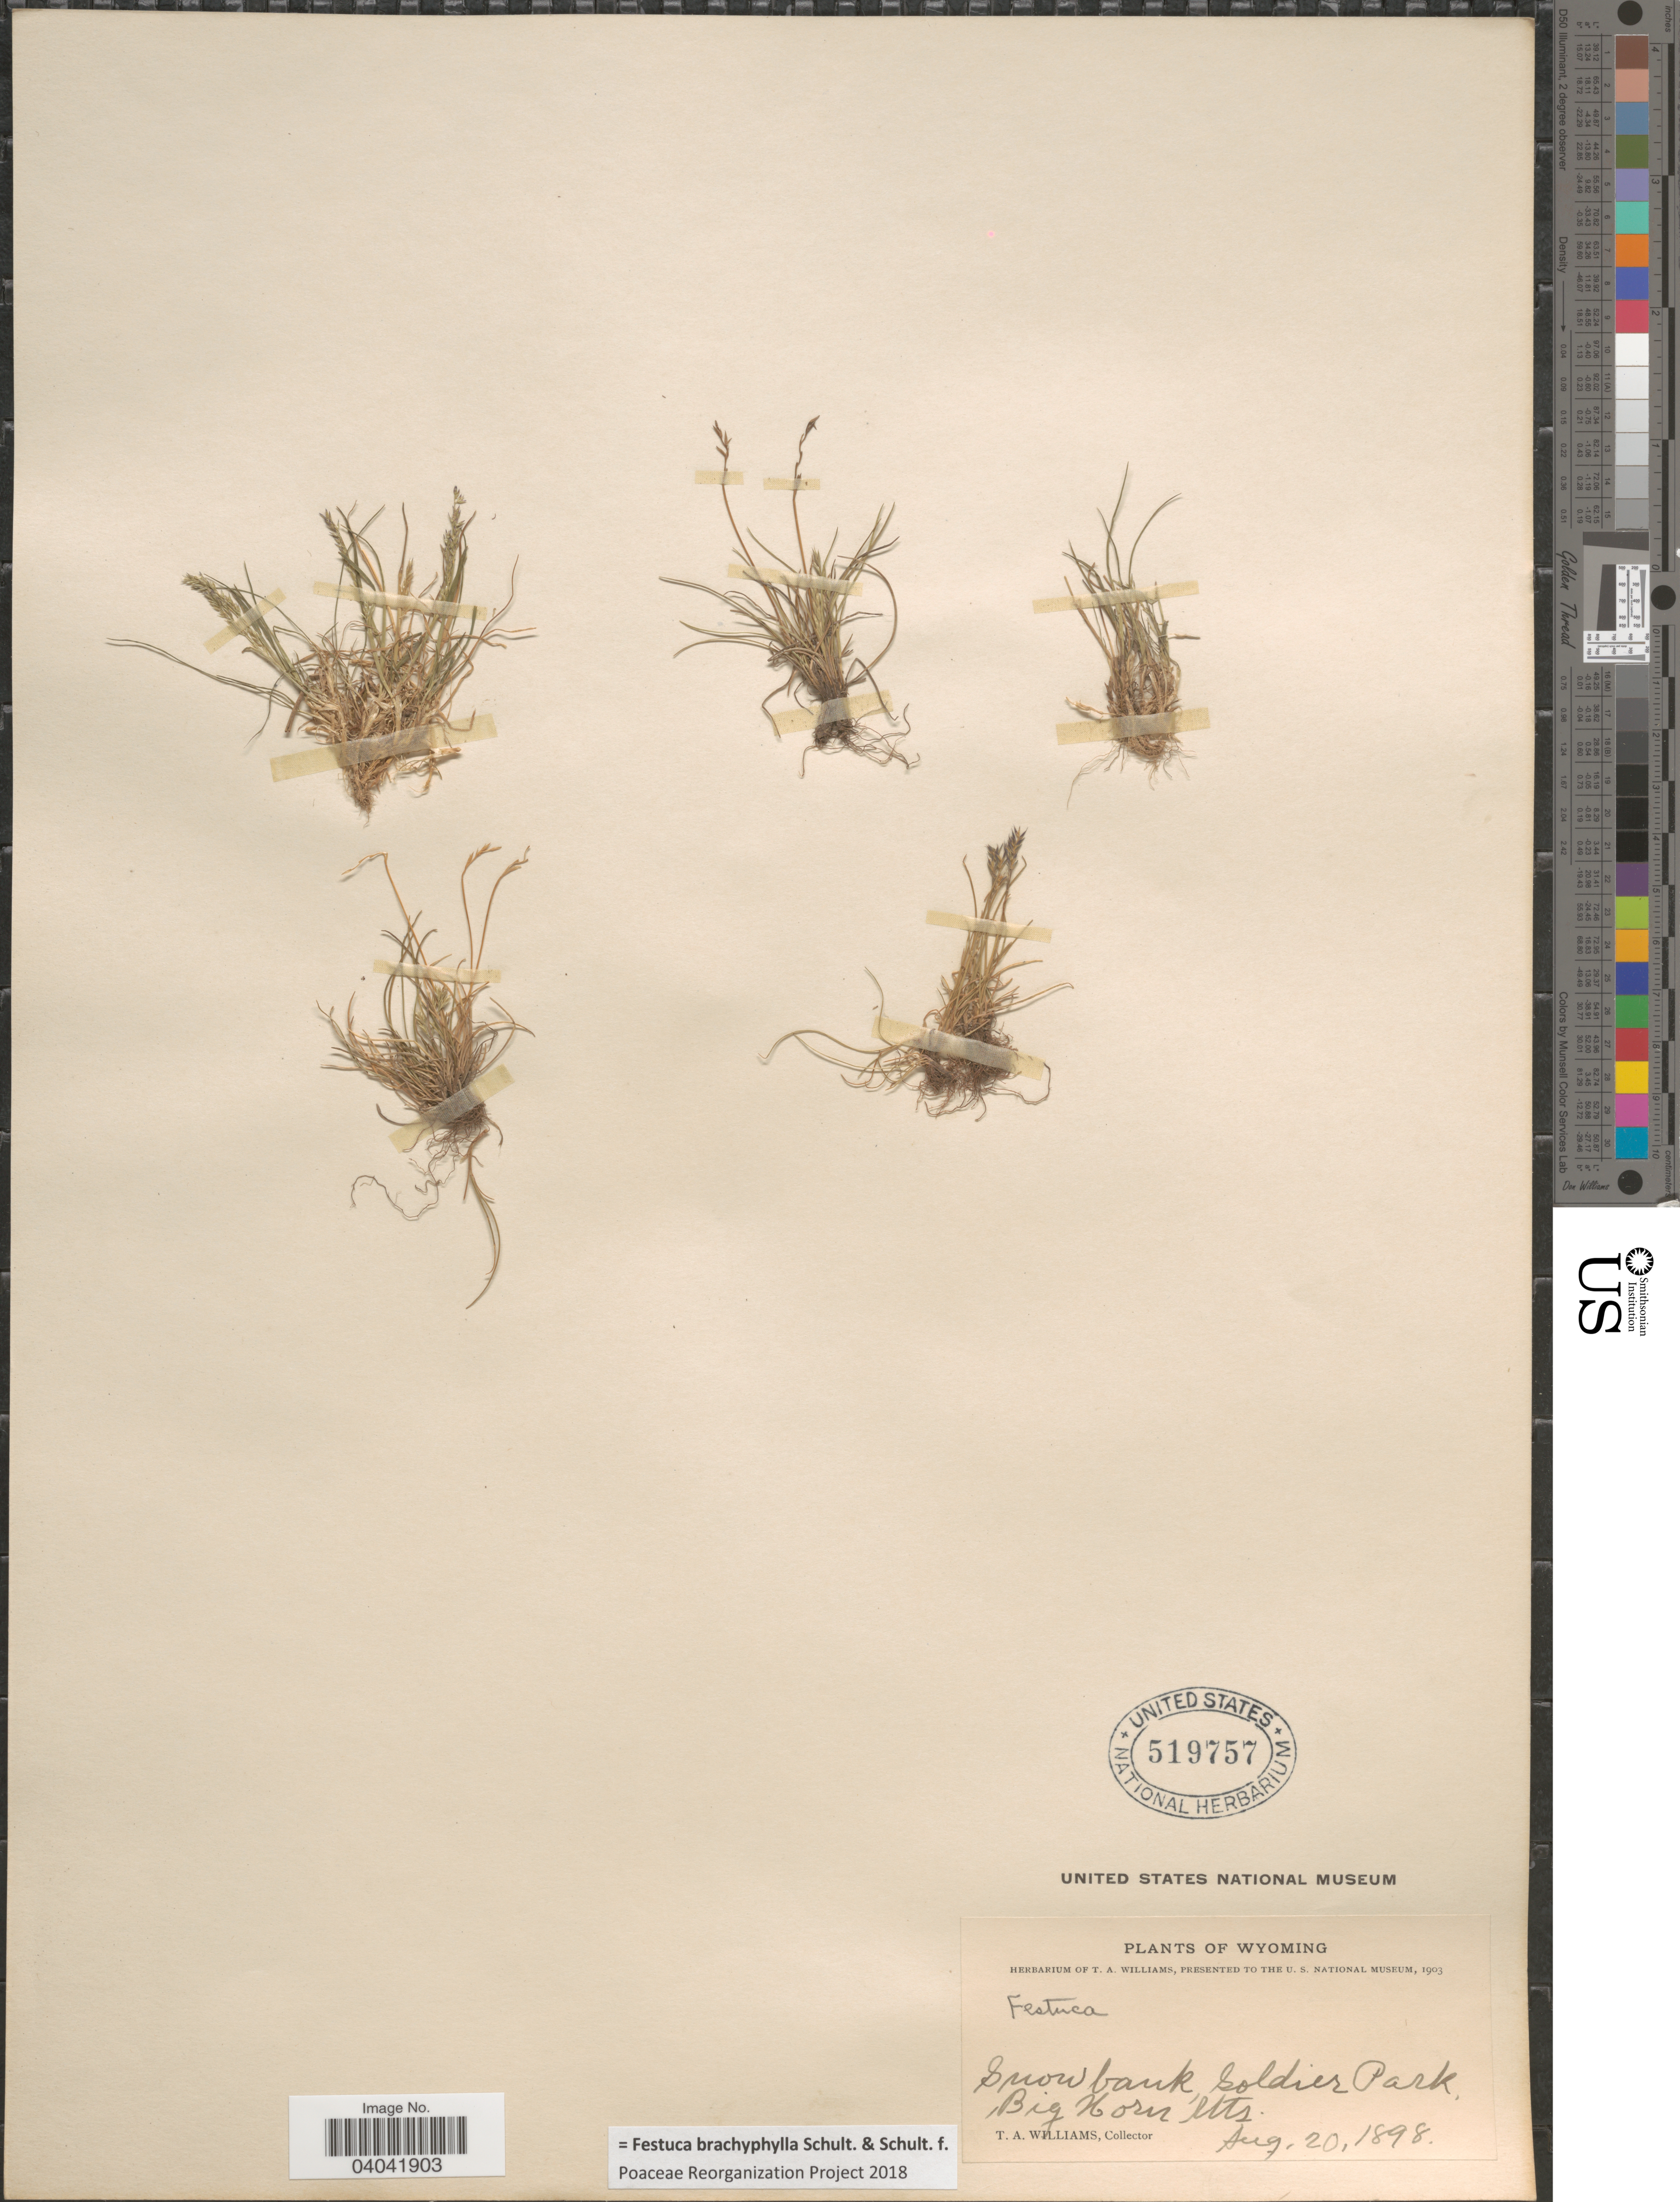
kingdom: Plantae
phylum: Tracheophyta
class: Liliopsida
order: Poales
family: Poaceae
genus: Festuca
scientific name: Festuca brachyphylla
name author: Schult. & Schult. f.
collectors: T. Williams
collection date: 1898-08-20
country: United States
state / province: Wyoming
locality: Snow bank, Soldier Park, Big Horn Mts.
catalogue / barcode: US 519757